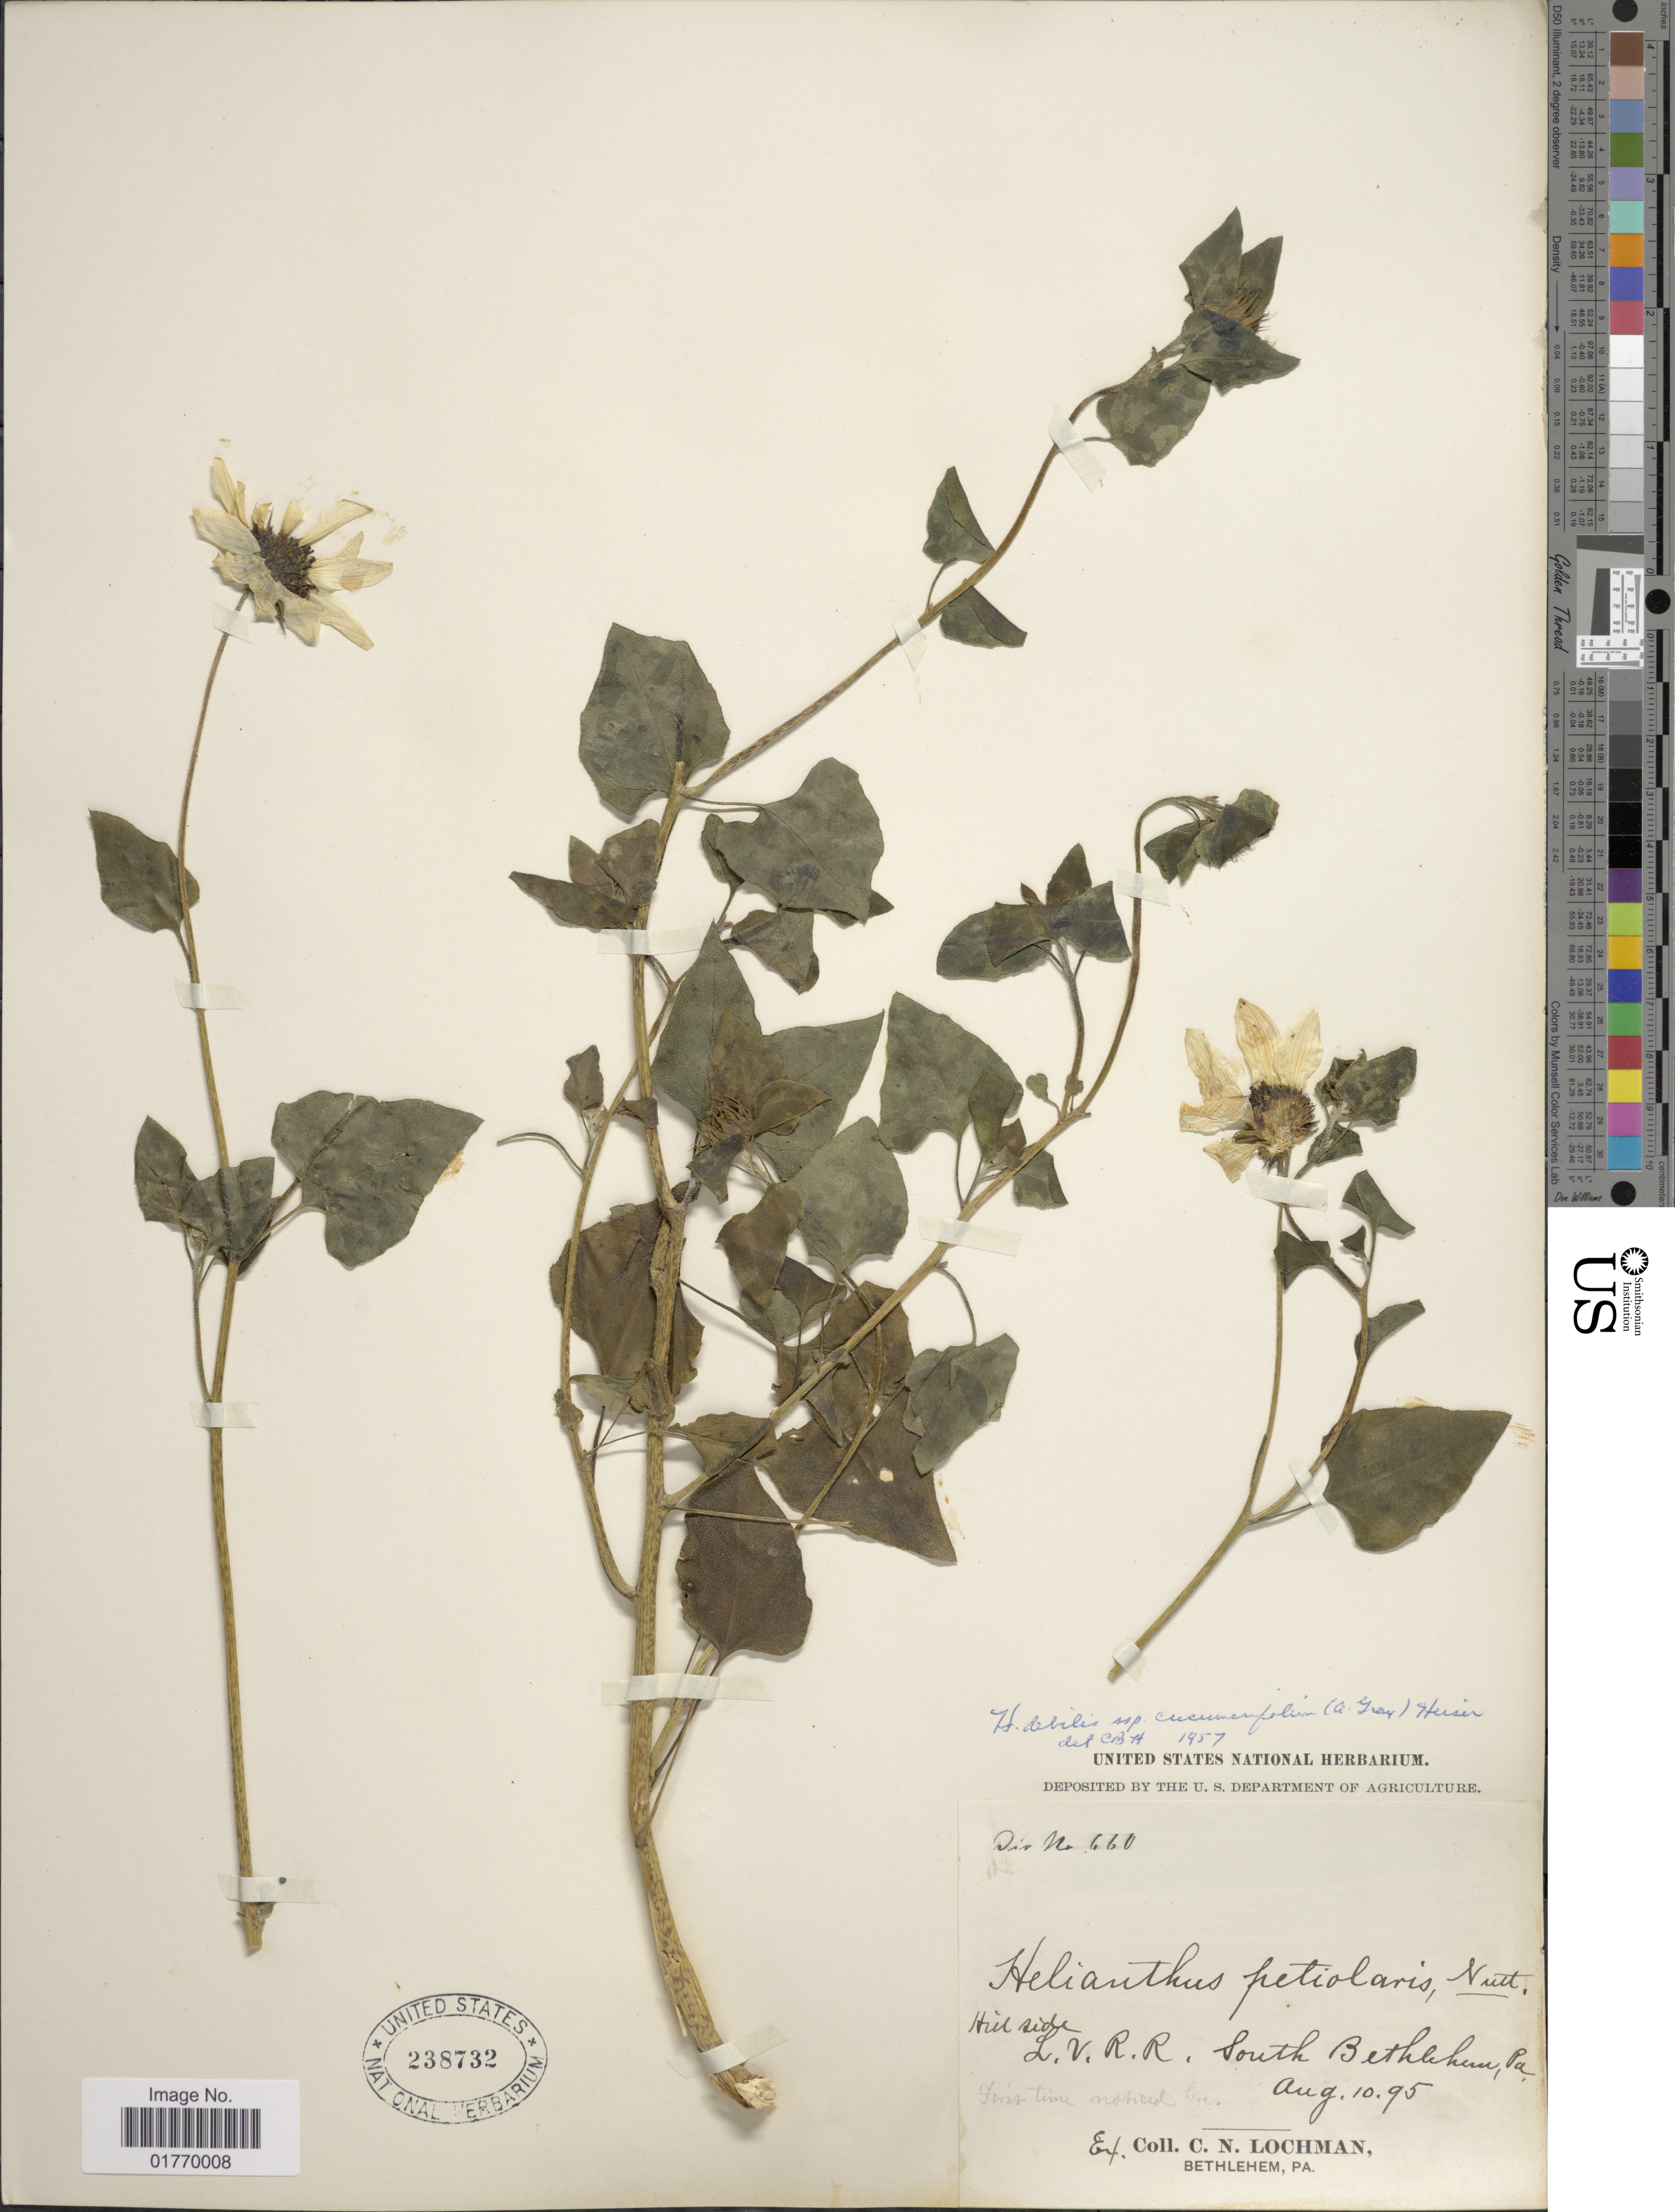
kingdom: Plantae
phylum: Tracheophyta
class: Magnoliopsida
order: Asterales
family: Asteraceae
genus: Helianthus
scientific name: Helianthus debilis subsp. cucumerifolius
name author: (Torr. & A. Gray) Heiser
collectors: C. Lochman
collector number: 660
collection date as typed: Transcribed d/m/y: 10/8/95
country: United States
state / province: Pennsylvania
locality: South Bethlehem, Pa.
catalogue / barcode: US 238732